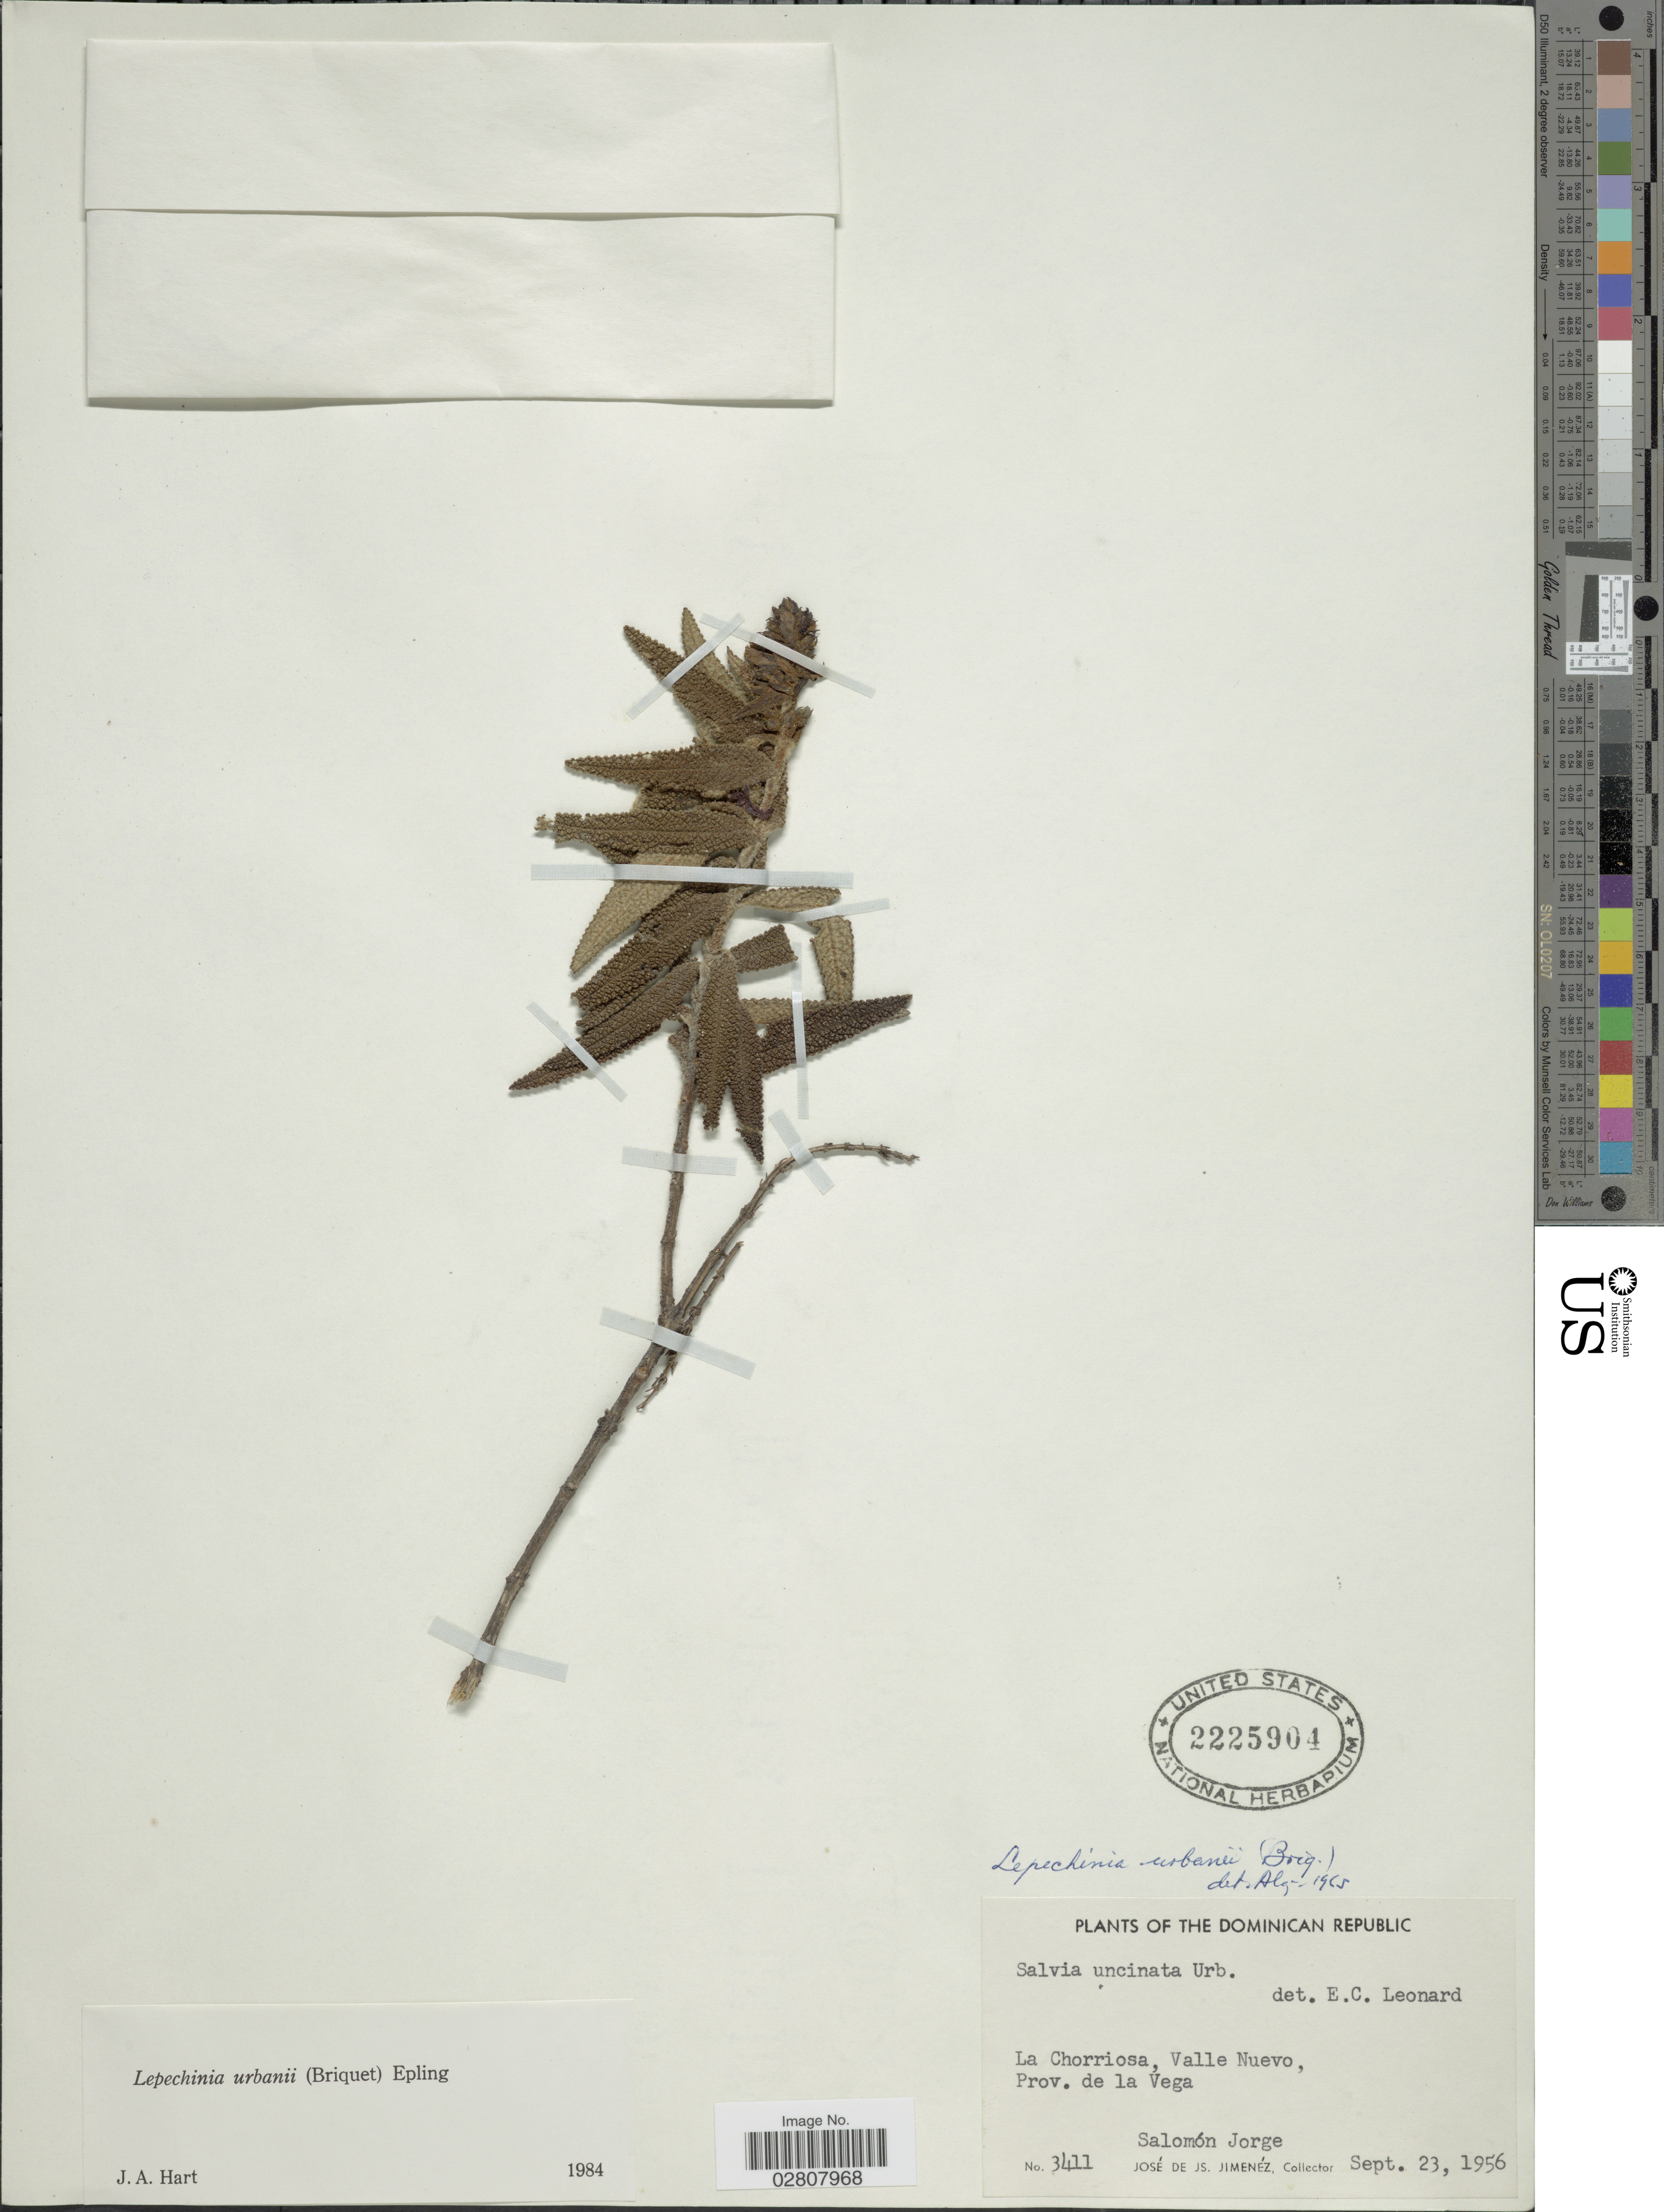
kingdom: Plantae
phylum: Tracheophyta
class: Magnoliopsida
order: Lamiales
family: Lamiaceae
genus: Lepechinia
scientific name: Lepechinia urbanii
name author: (Briq.) Epling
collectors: J. J. Jiménez Almonte & S. Jorge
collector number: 3411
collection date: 1956-09-23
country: Dominican Republic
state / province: La Vega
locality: La Chorriosa, Valle Nuevo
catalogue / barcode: US 2225904